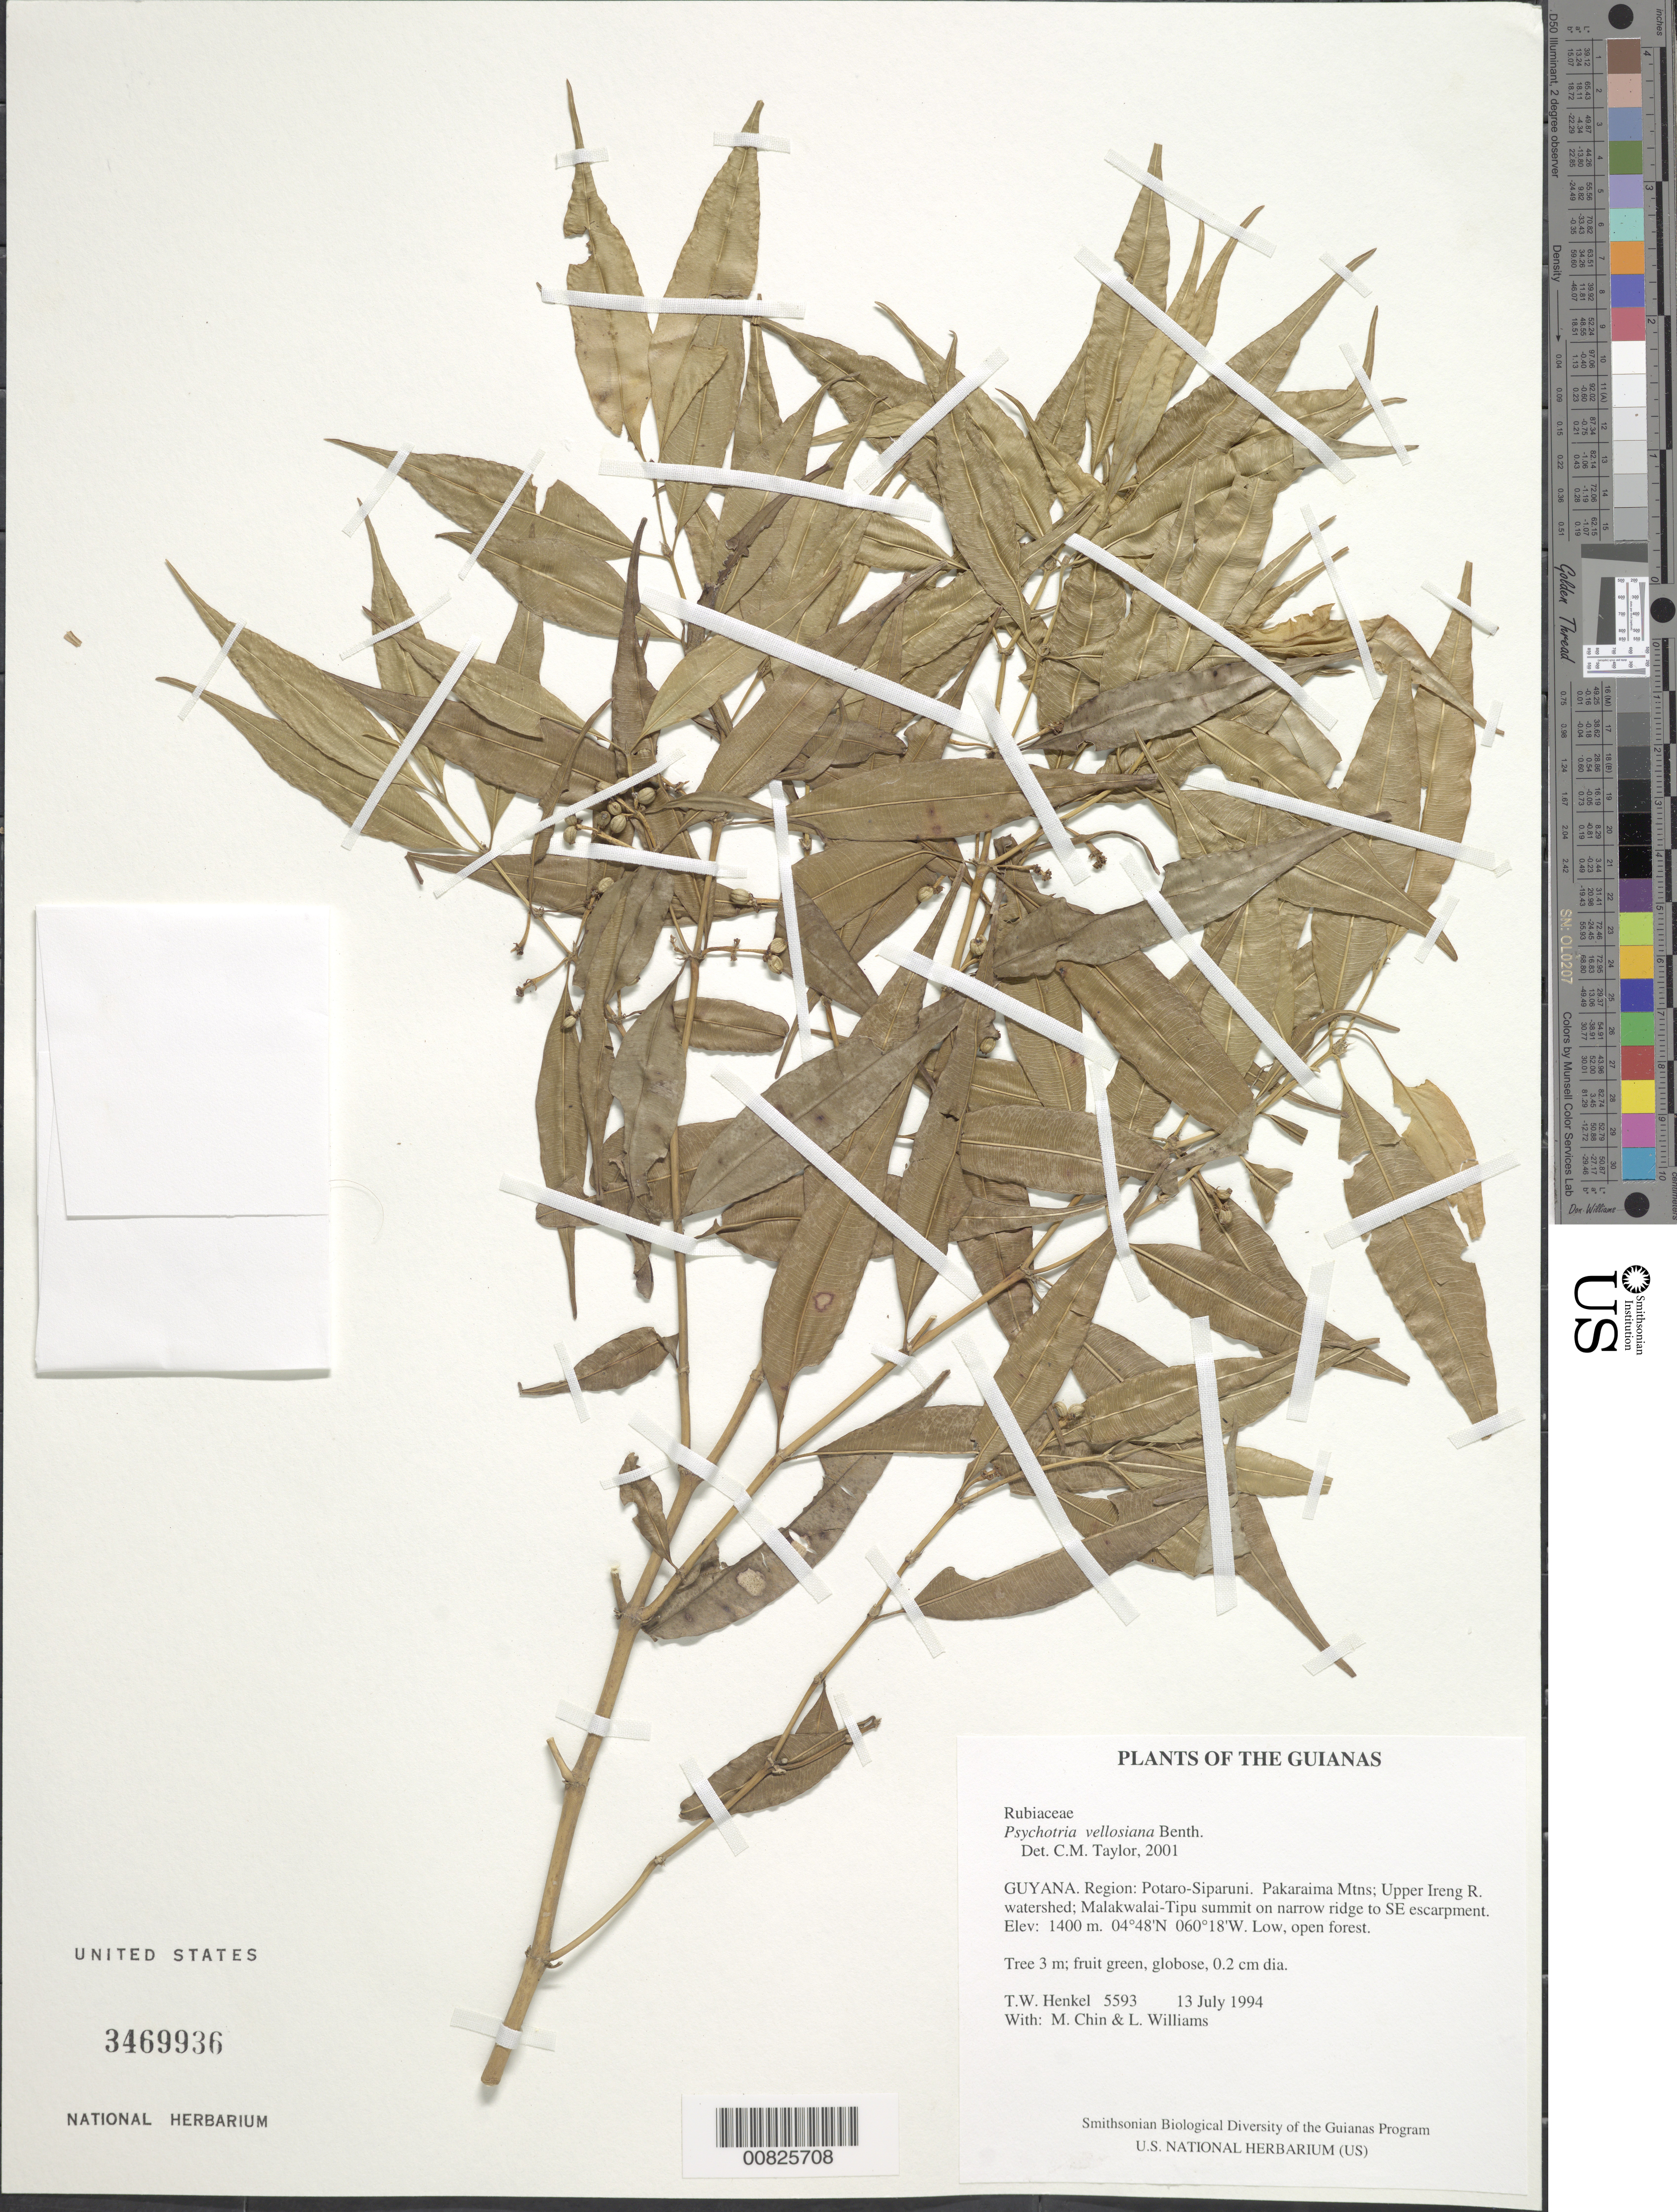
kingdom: Plantae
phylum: Tracheophyta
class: Magnoliopsida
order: Gentianales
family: Rubiaceae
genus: Psychotria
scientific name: Psychotria vellosiana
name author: Benth.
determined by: Taylor, Charlotte M.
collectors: T. Henkel, M. Chin & L. Williams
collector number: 5593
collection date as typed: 13 July 1994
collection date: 1994-07-13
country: Guyana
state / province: Potaro-Siparuni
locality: Pakaraima Mtns; Upper Ireng R. watershed; Malakwalai-Tipu summit on narrow ridge to SE escarpment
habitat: Low, open forest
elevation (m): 1400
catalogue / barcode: US 3469936